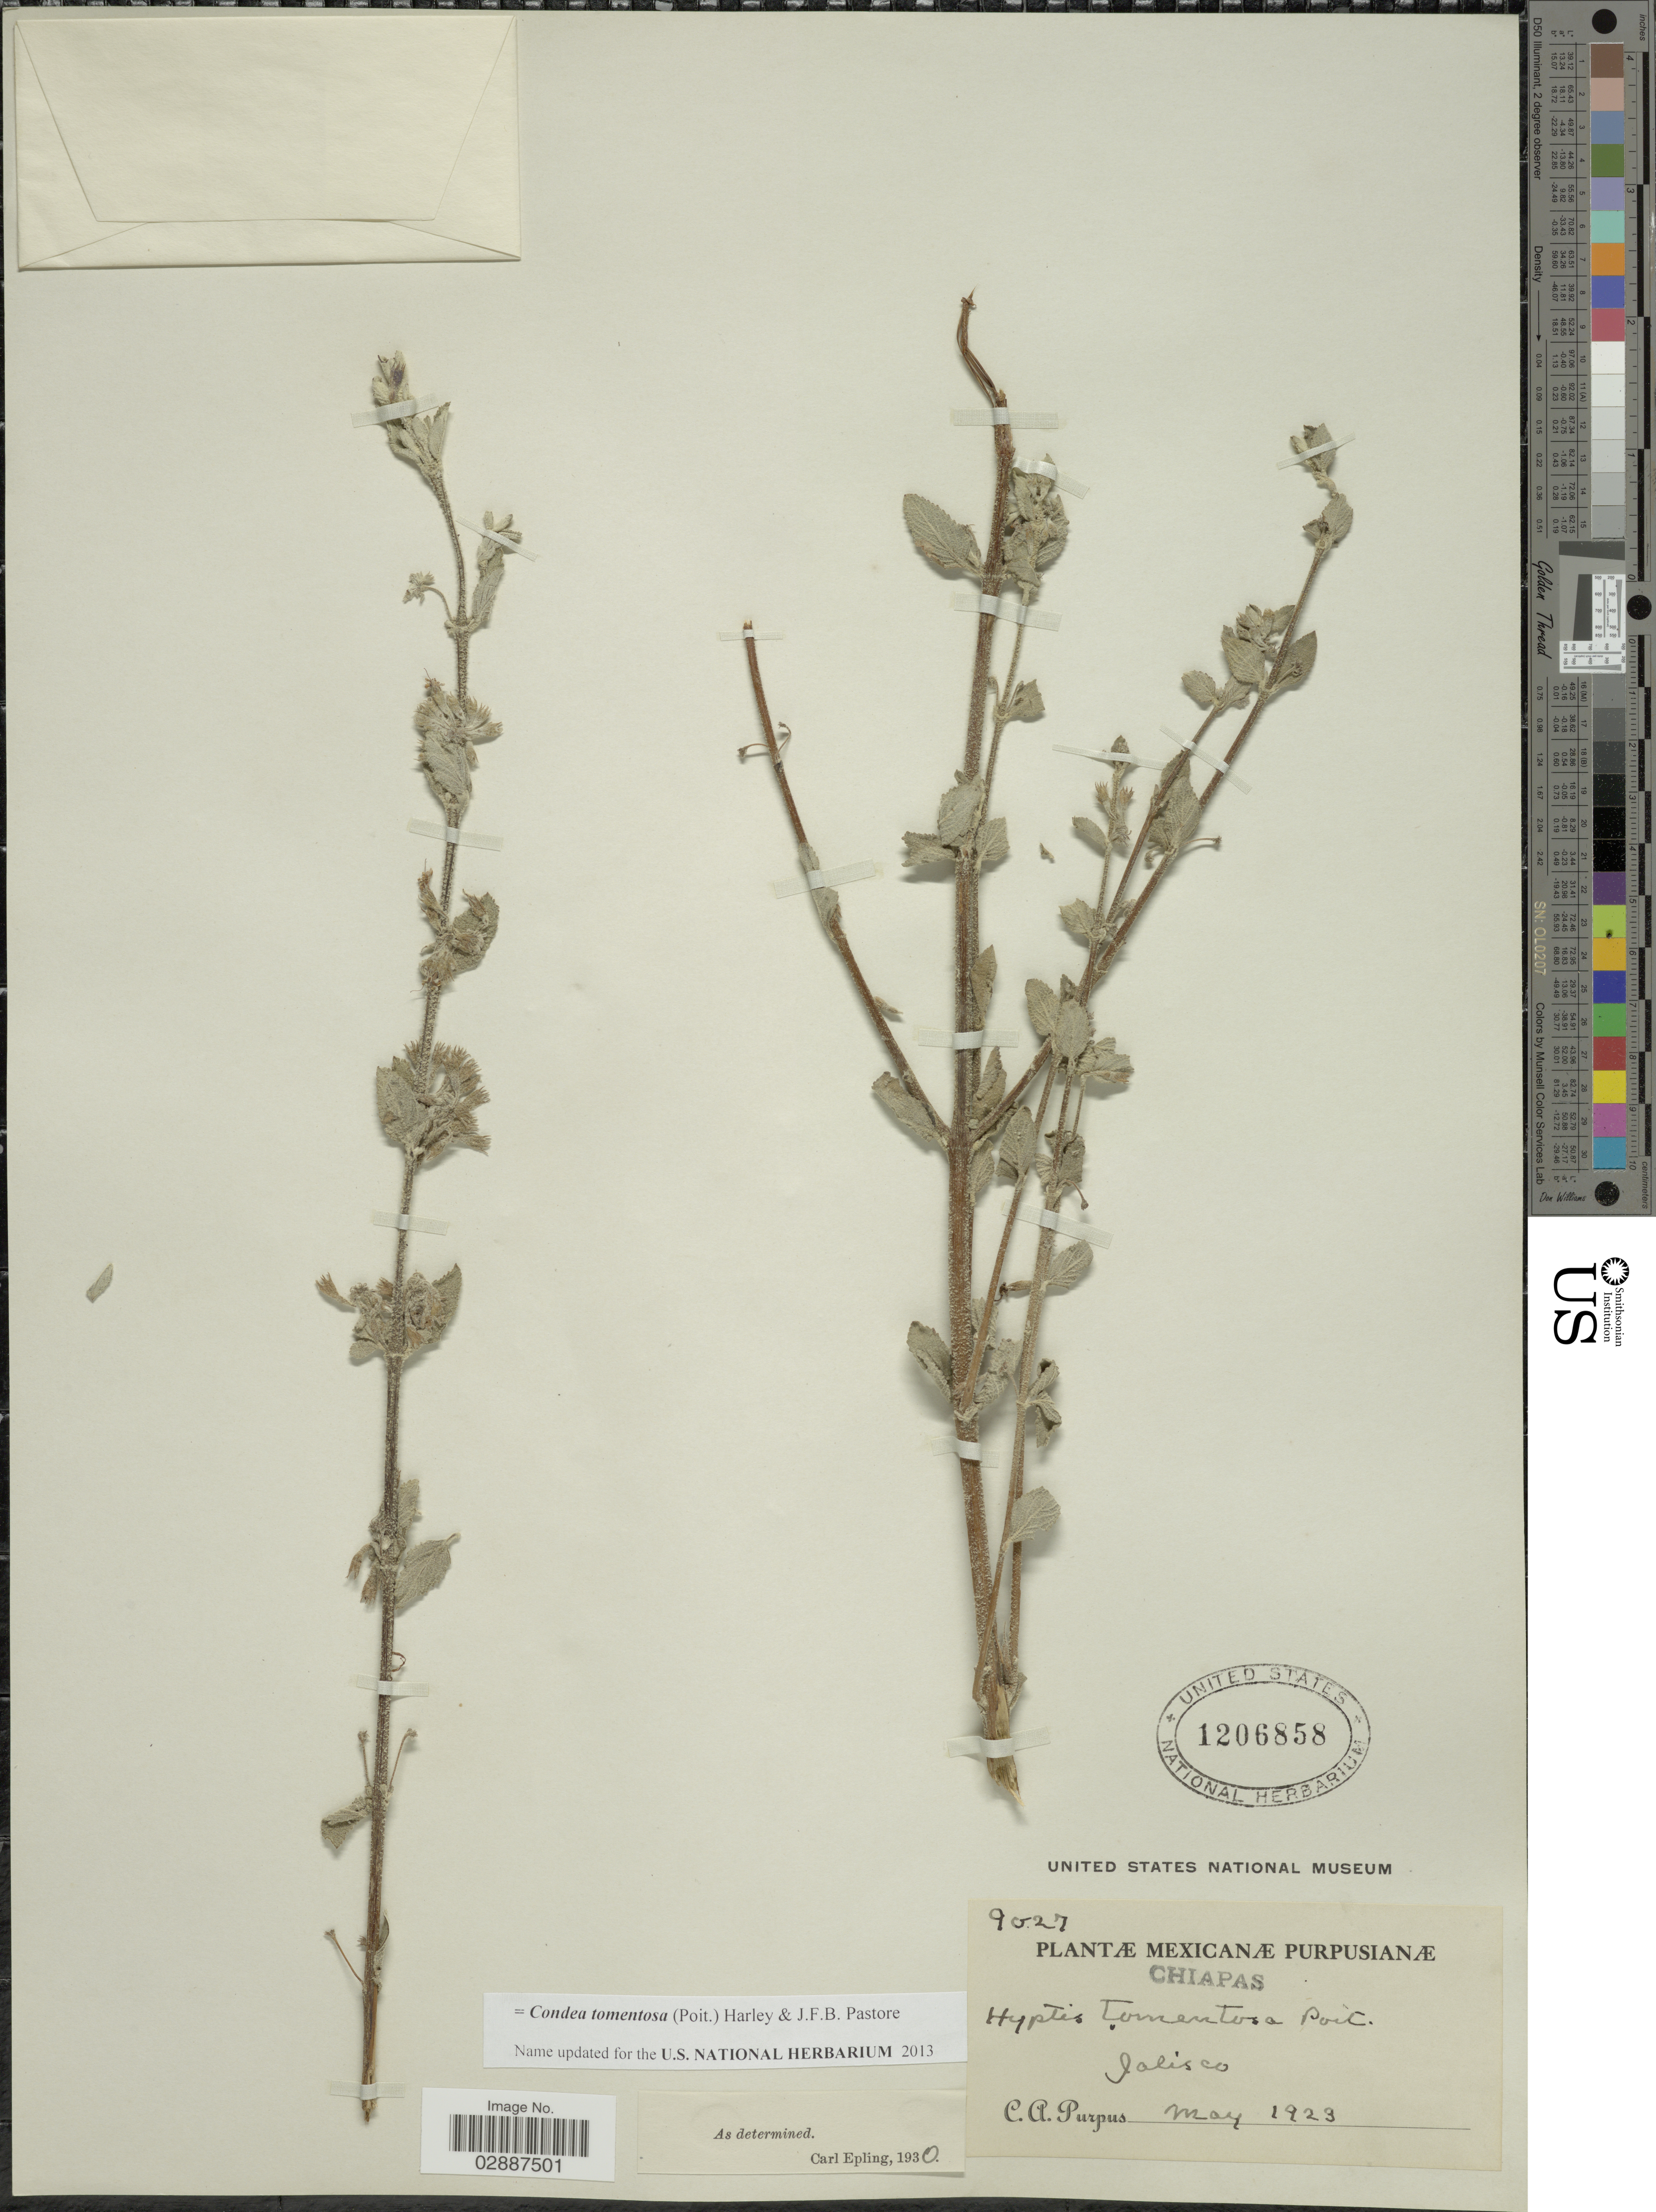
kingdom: Plantae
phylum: Tracheophyta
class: Magnoliopsida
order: Lamiales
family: Lamiaceae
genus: Condea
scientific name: Condea tomentosa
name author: (Poit.) Harley & J.F.B. Pastore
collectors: C. A. Purpus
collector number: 9027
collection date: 1923-05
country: Mexico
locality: Chiapas, Jalisco.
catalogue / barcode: US 1206858